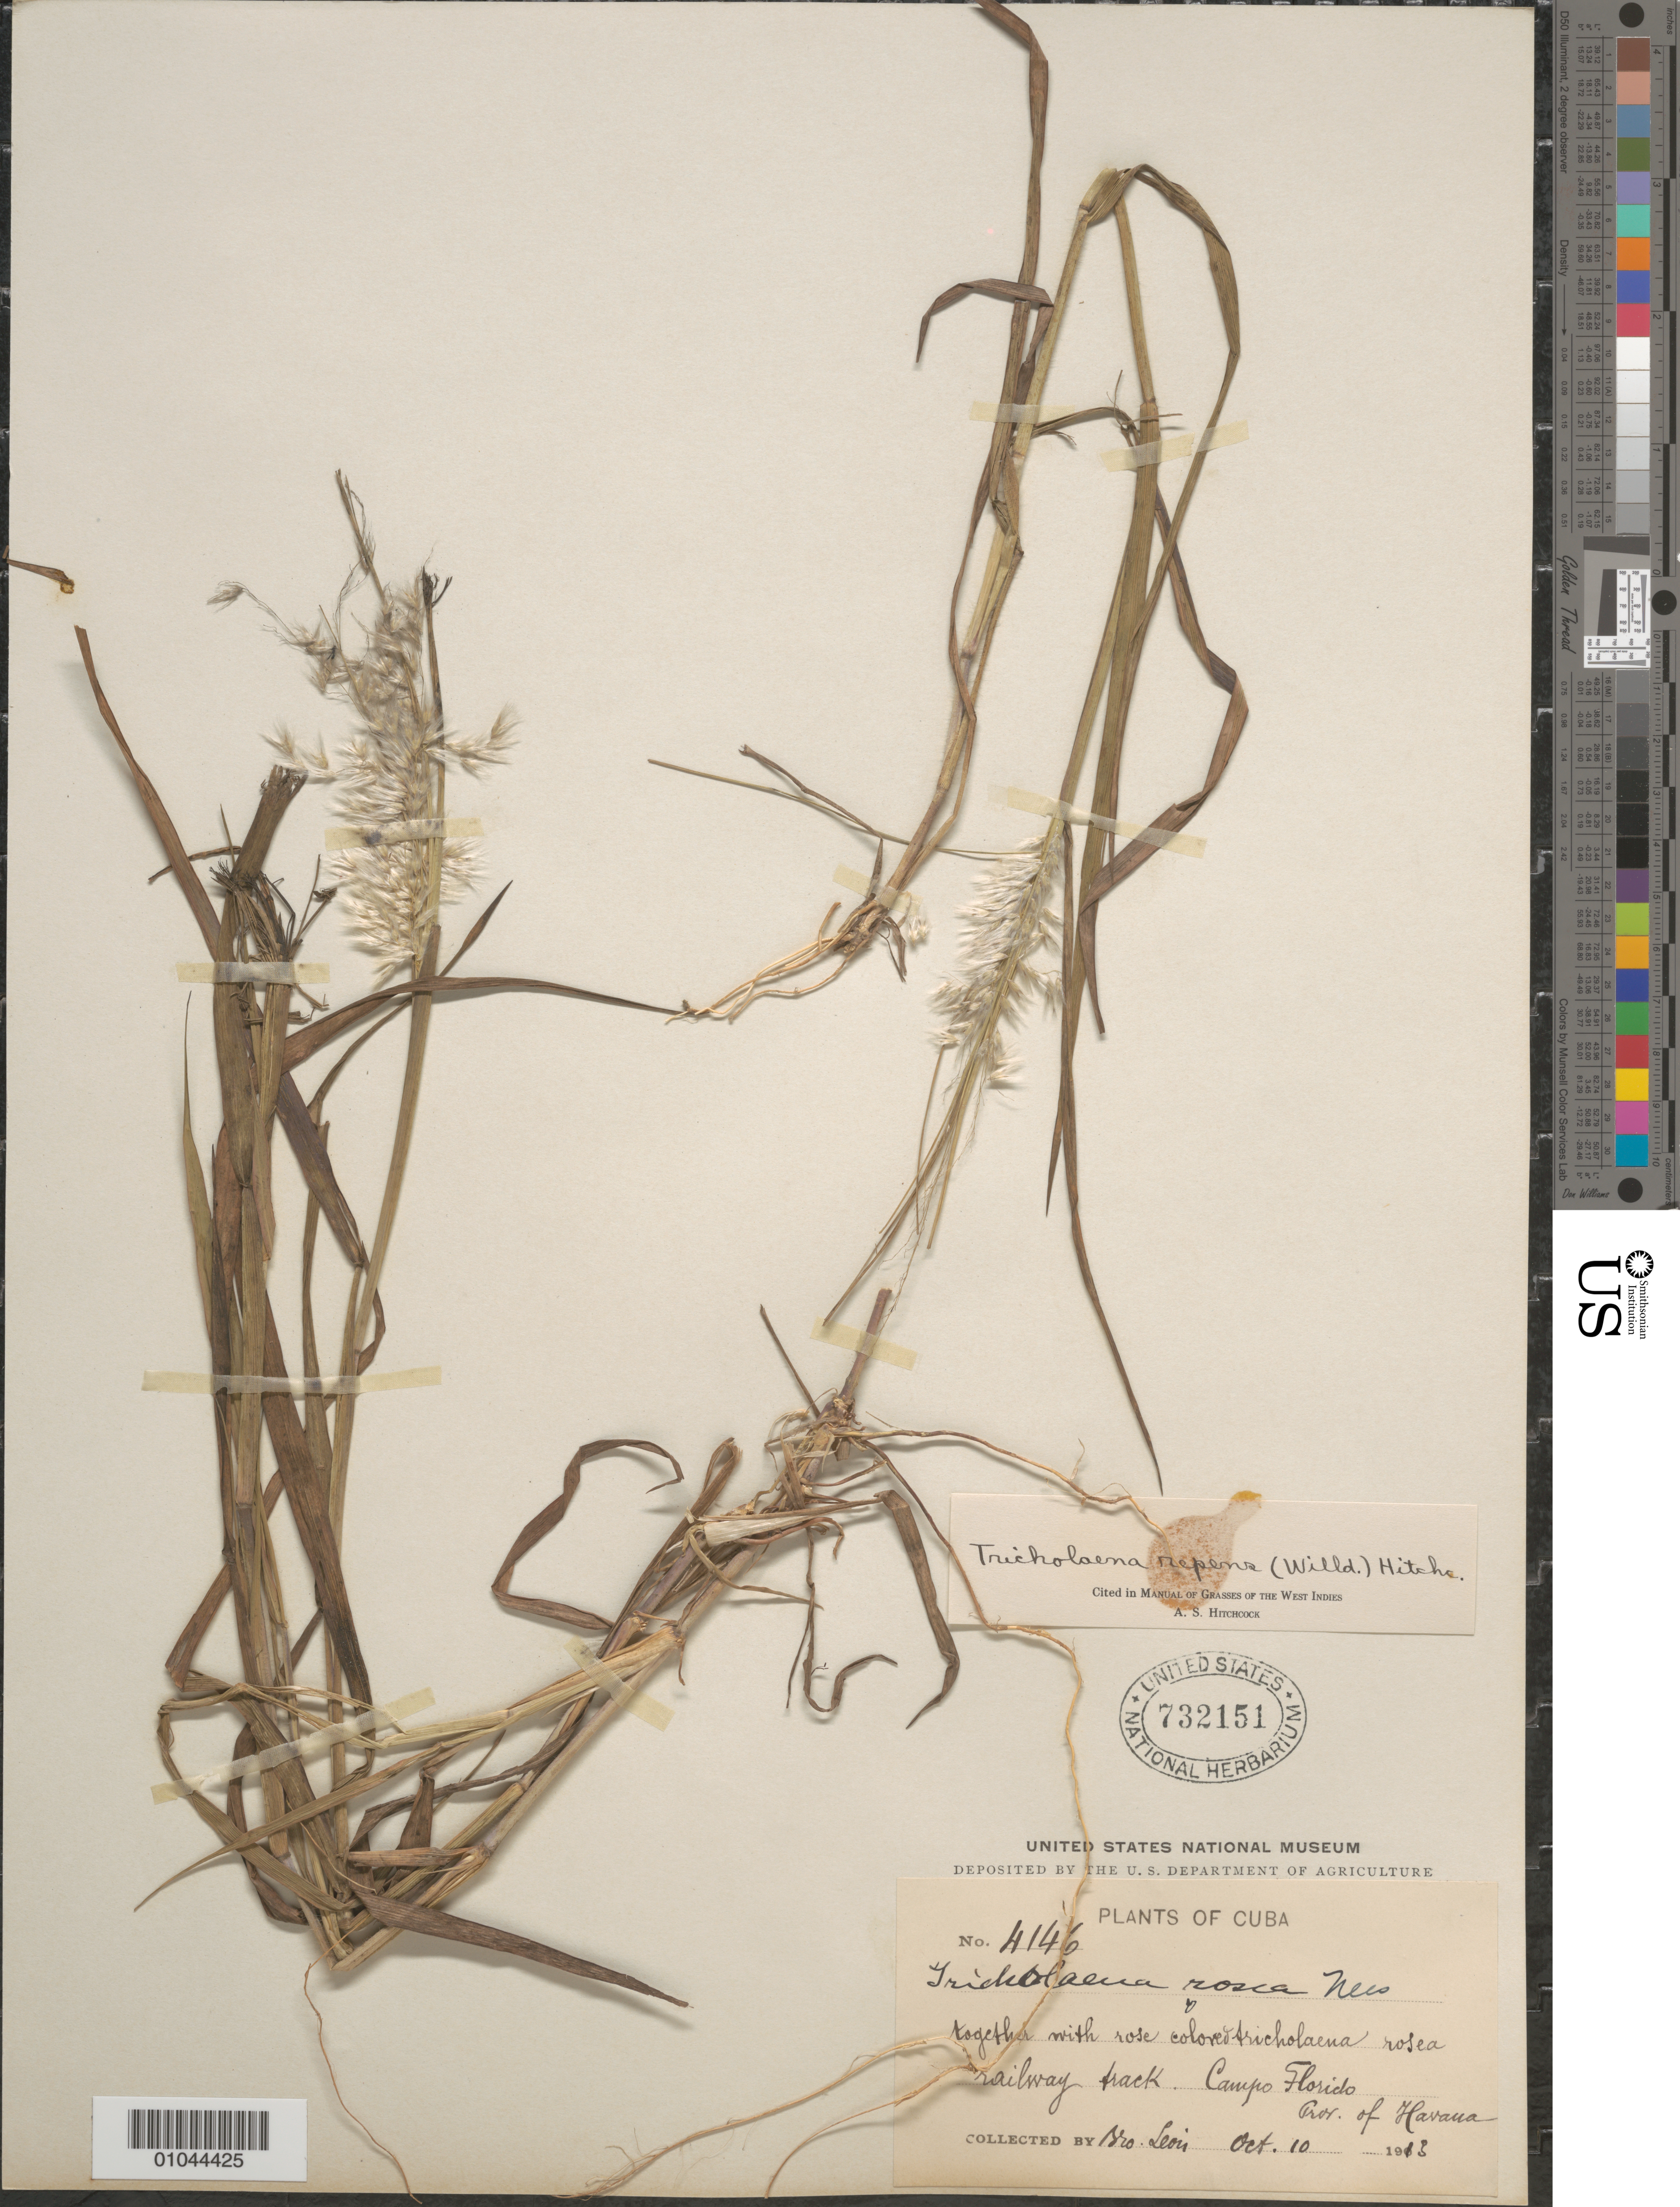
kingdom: Plantae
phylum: Tracheophyta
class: Liliopsida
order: Poales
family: Poaceae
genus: Rhynchelytrum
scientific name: Rhynchelytrum repens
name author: (Willd.) C.E. Hubb.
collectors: Bro. León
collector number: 4146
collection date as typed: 10 Oct 1913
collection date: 1913-10-10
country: Cuba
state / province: La Habana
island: Cuba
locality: Campo Florido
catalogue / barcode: US 732151